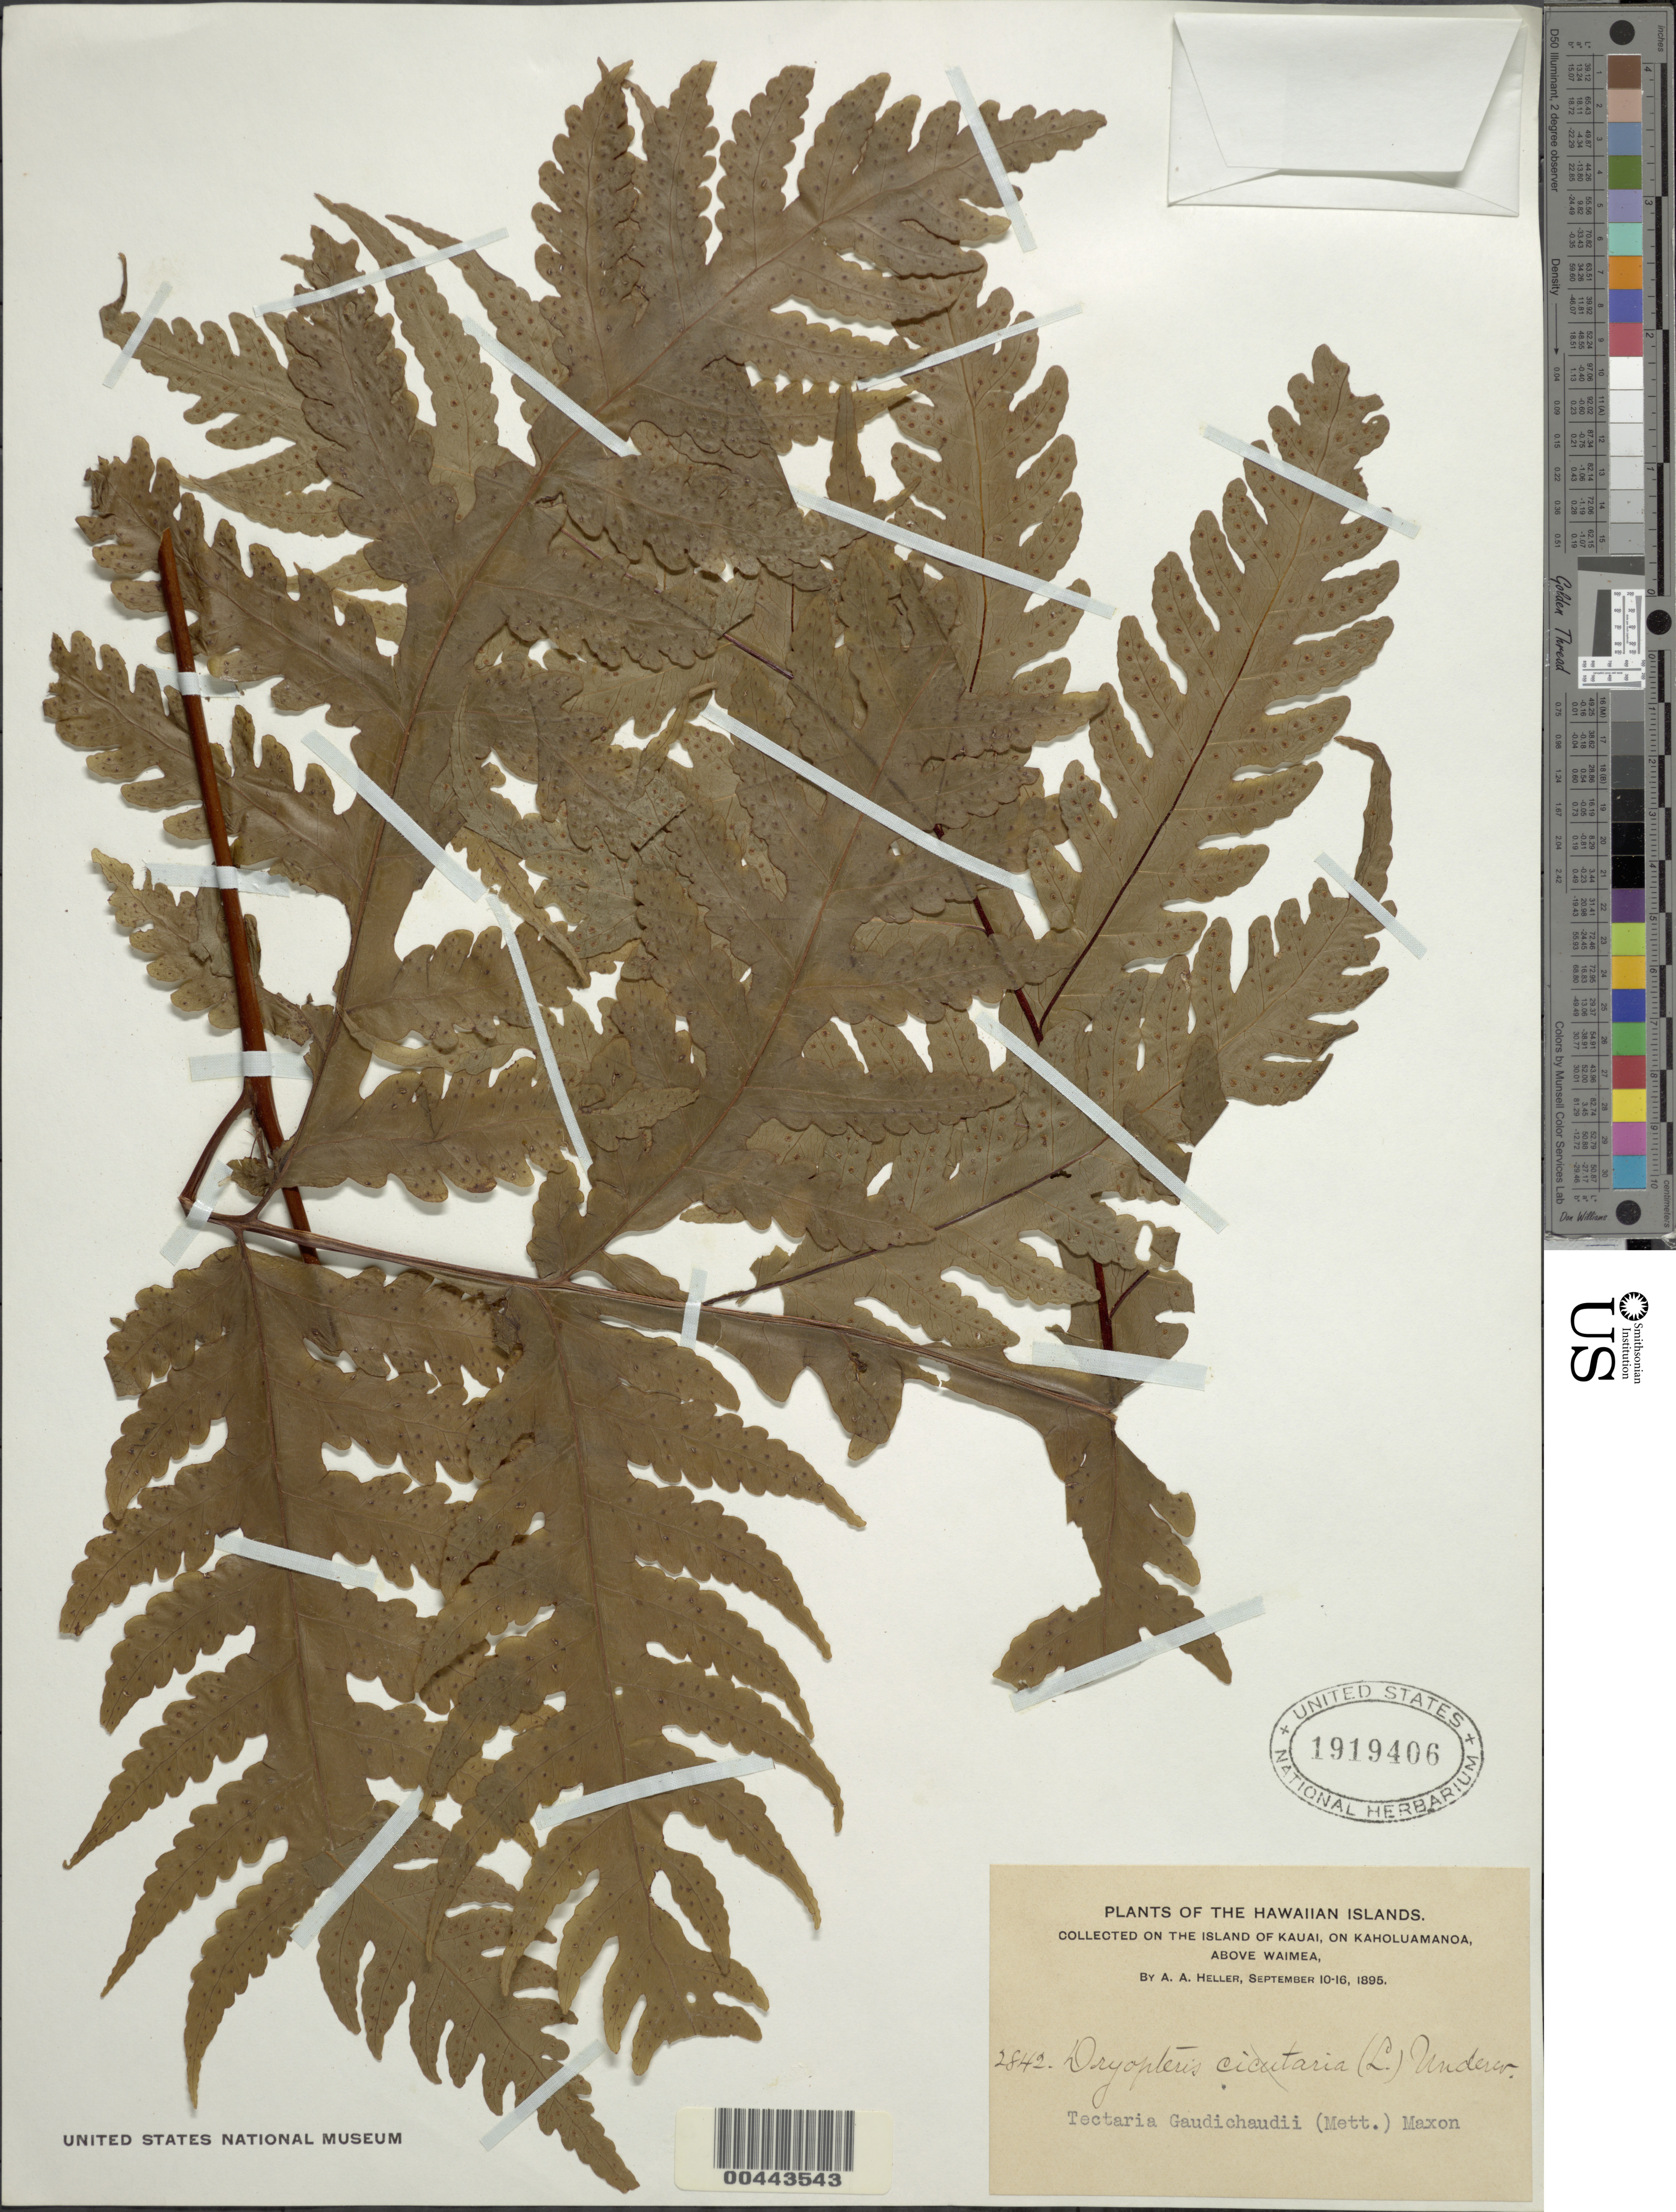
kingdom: Plantae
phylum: Tracheophyta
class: Polypodiopsida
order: Polypodiales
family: Tectariaceae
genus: Tectaria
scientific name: Tectaria gaudichaudii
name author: (Mett.) Maxon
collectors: A. A. Heller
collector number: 2842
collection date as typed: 10 Sep 1895 to 16 Sep 1895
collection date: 1895-09-10/1895-09-16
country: United States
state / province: Hawaii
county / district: Kauai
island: Kaua'i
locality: On Koholuamanoa, above Waimea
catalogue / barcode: US 1919406